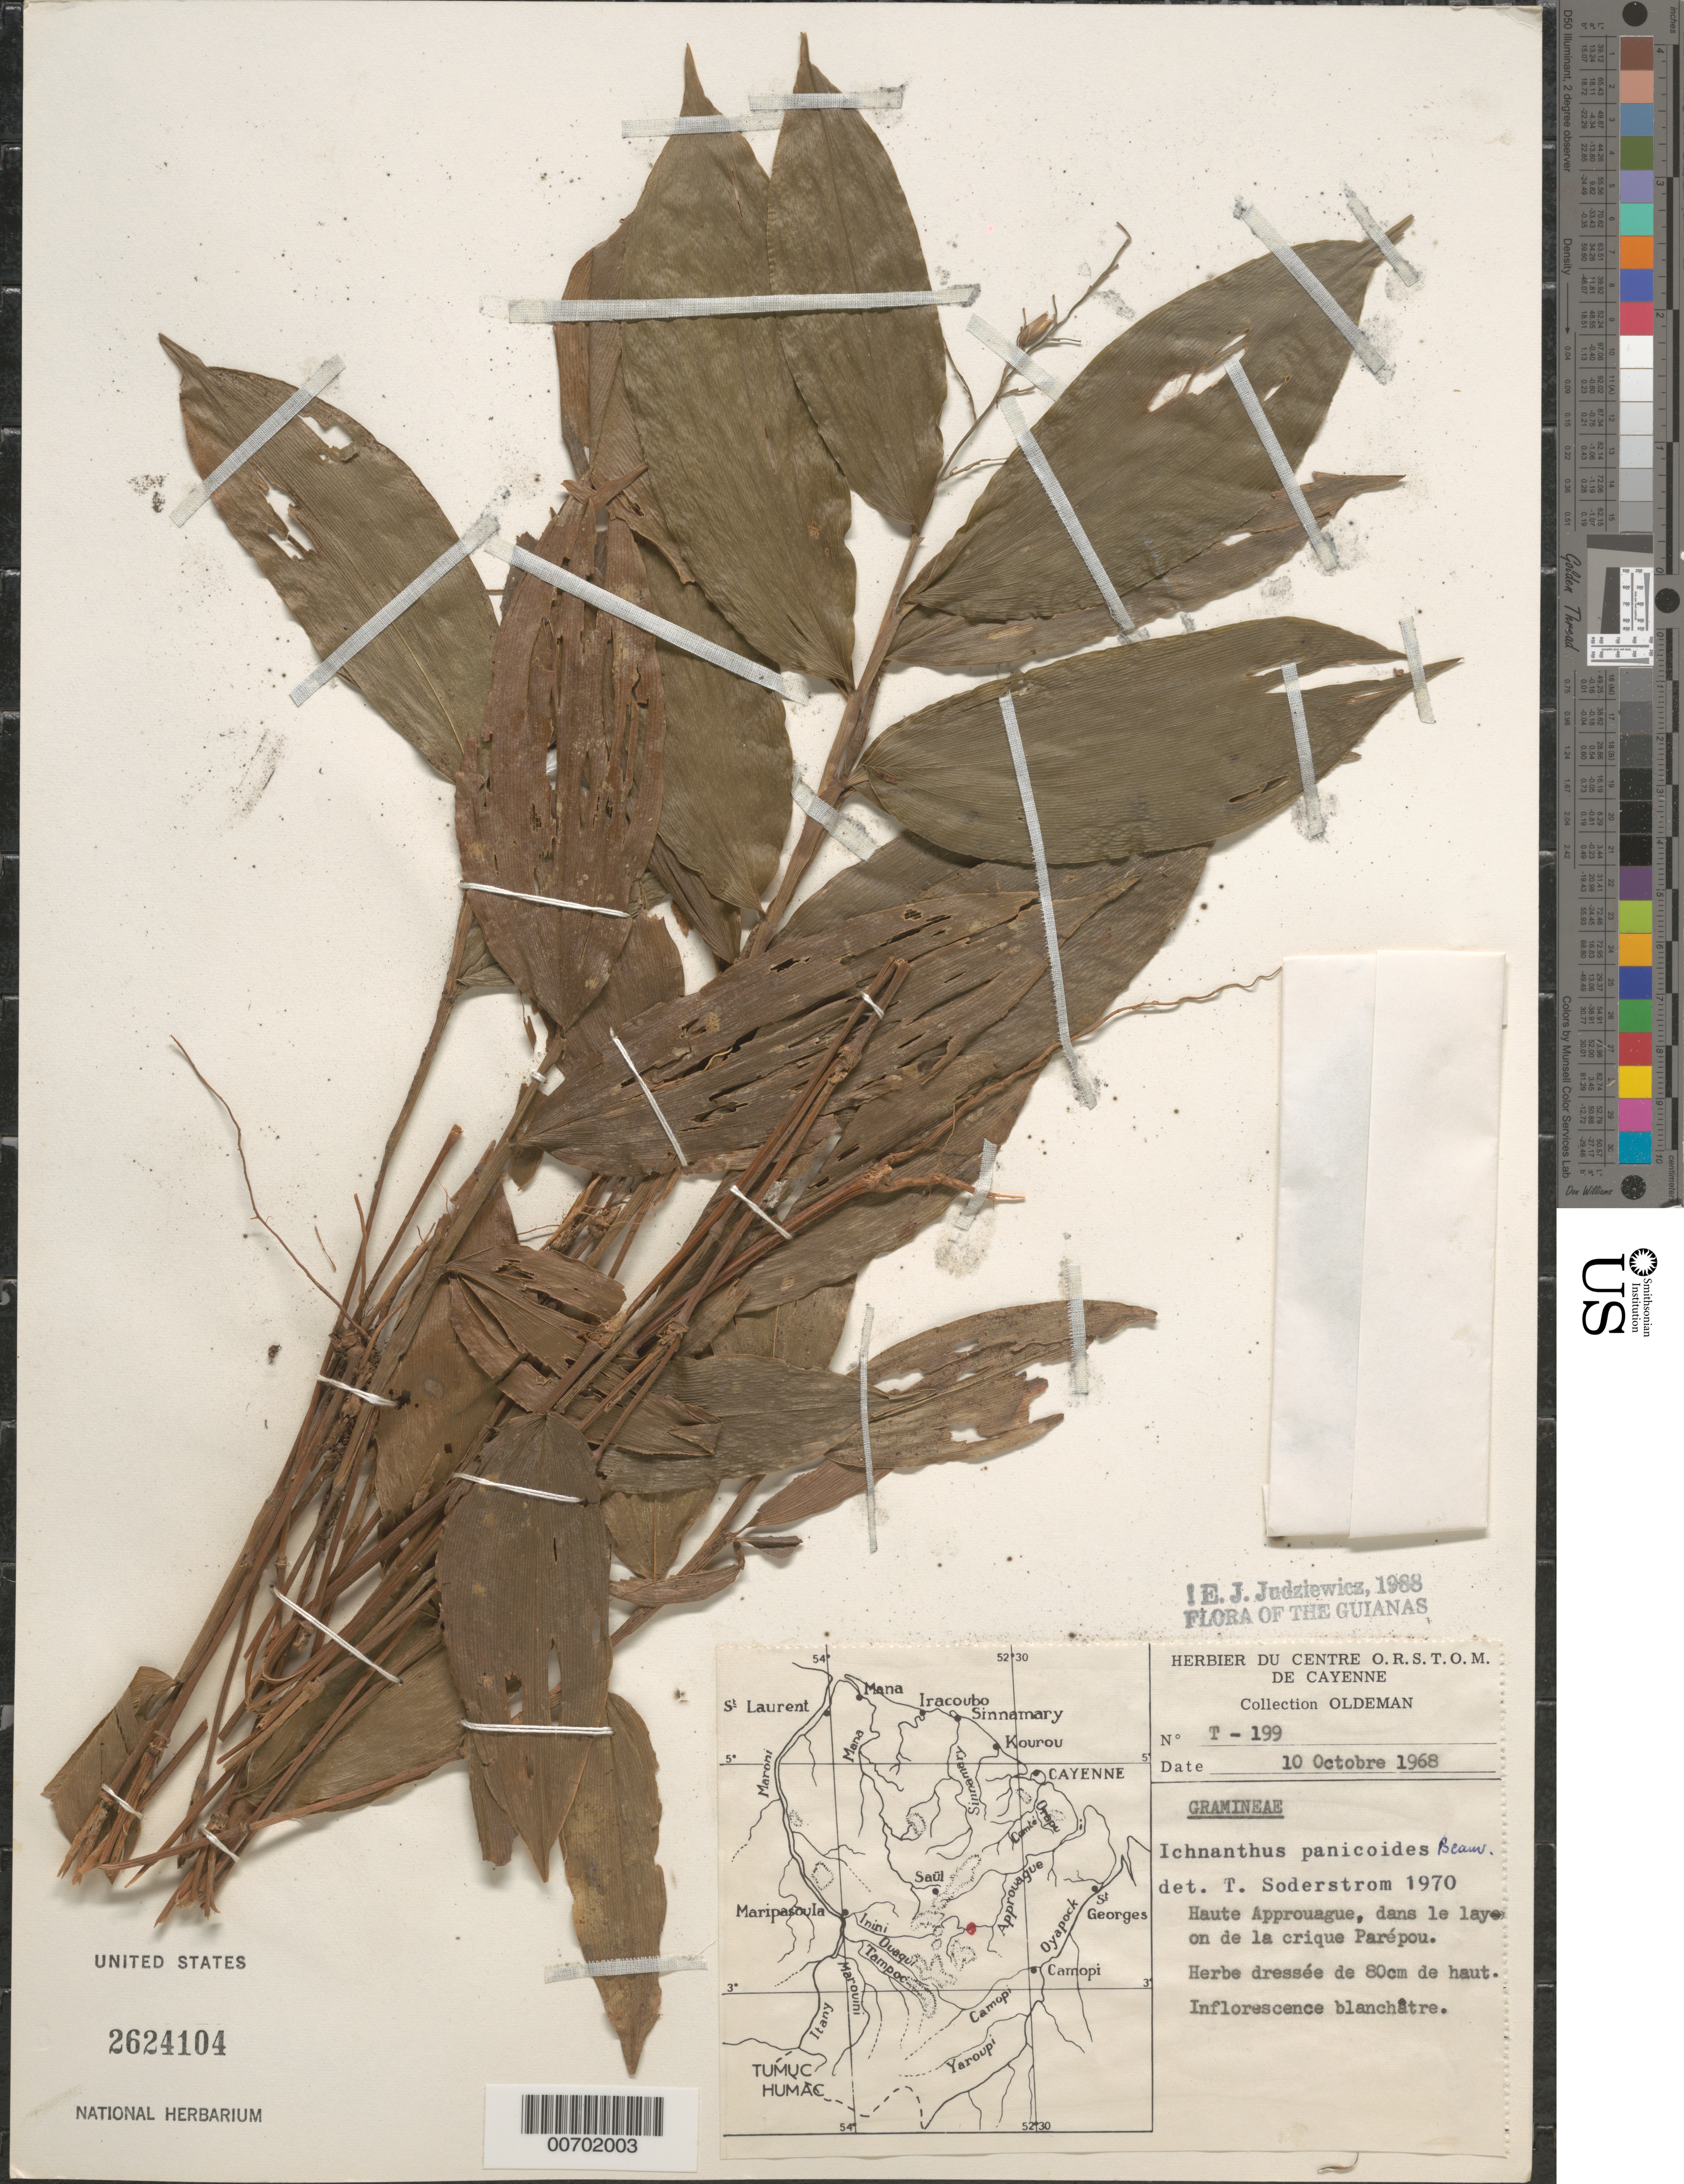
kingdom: Plantae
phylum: Tracheophyta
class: Liliopsida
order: Poales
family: Poaceae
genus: Ichnanthus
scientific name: Ichnanthus panicoides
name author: P. Beauv.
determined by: Soderstrom, T. R.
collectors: R. Oldeman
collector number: T 199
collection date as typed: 10-Oct-68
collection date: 1968-10-10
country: French Guiana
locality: Haute Approuague, dans le layon de la crique Parépou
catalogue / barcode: US 2624104